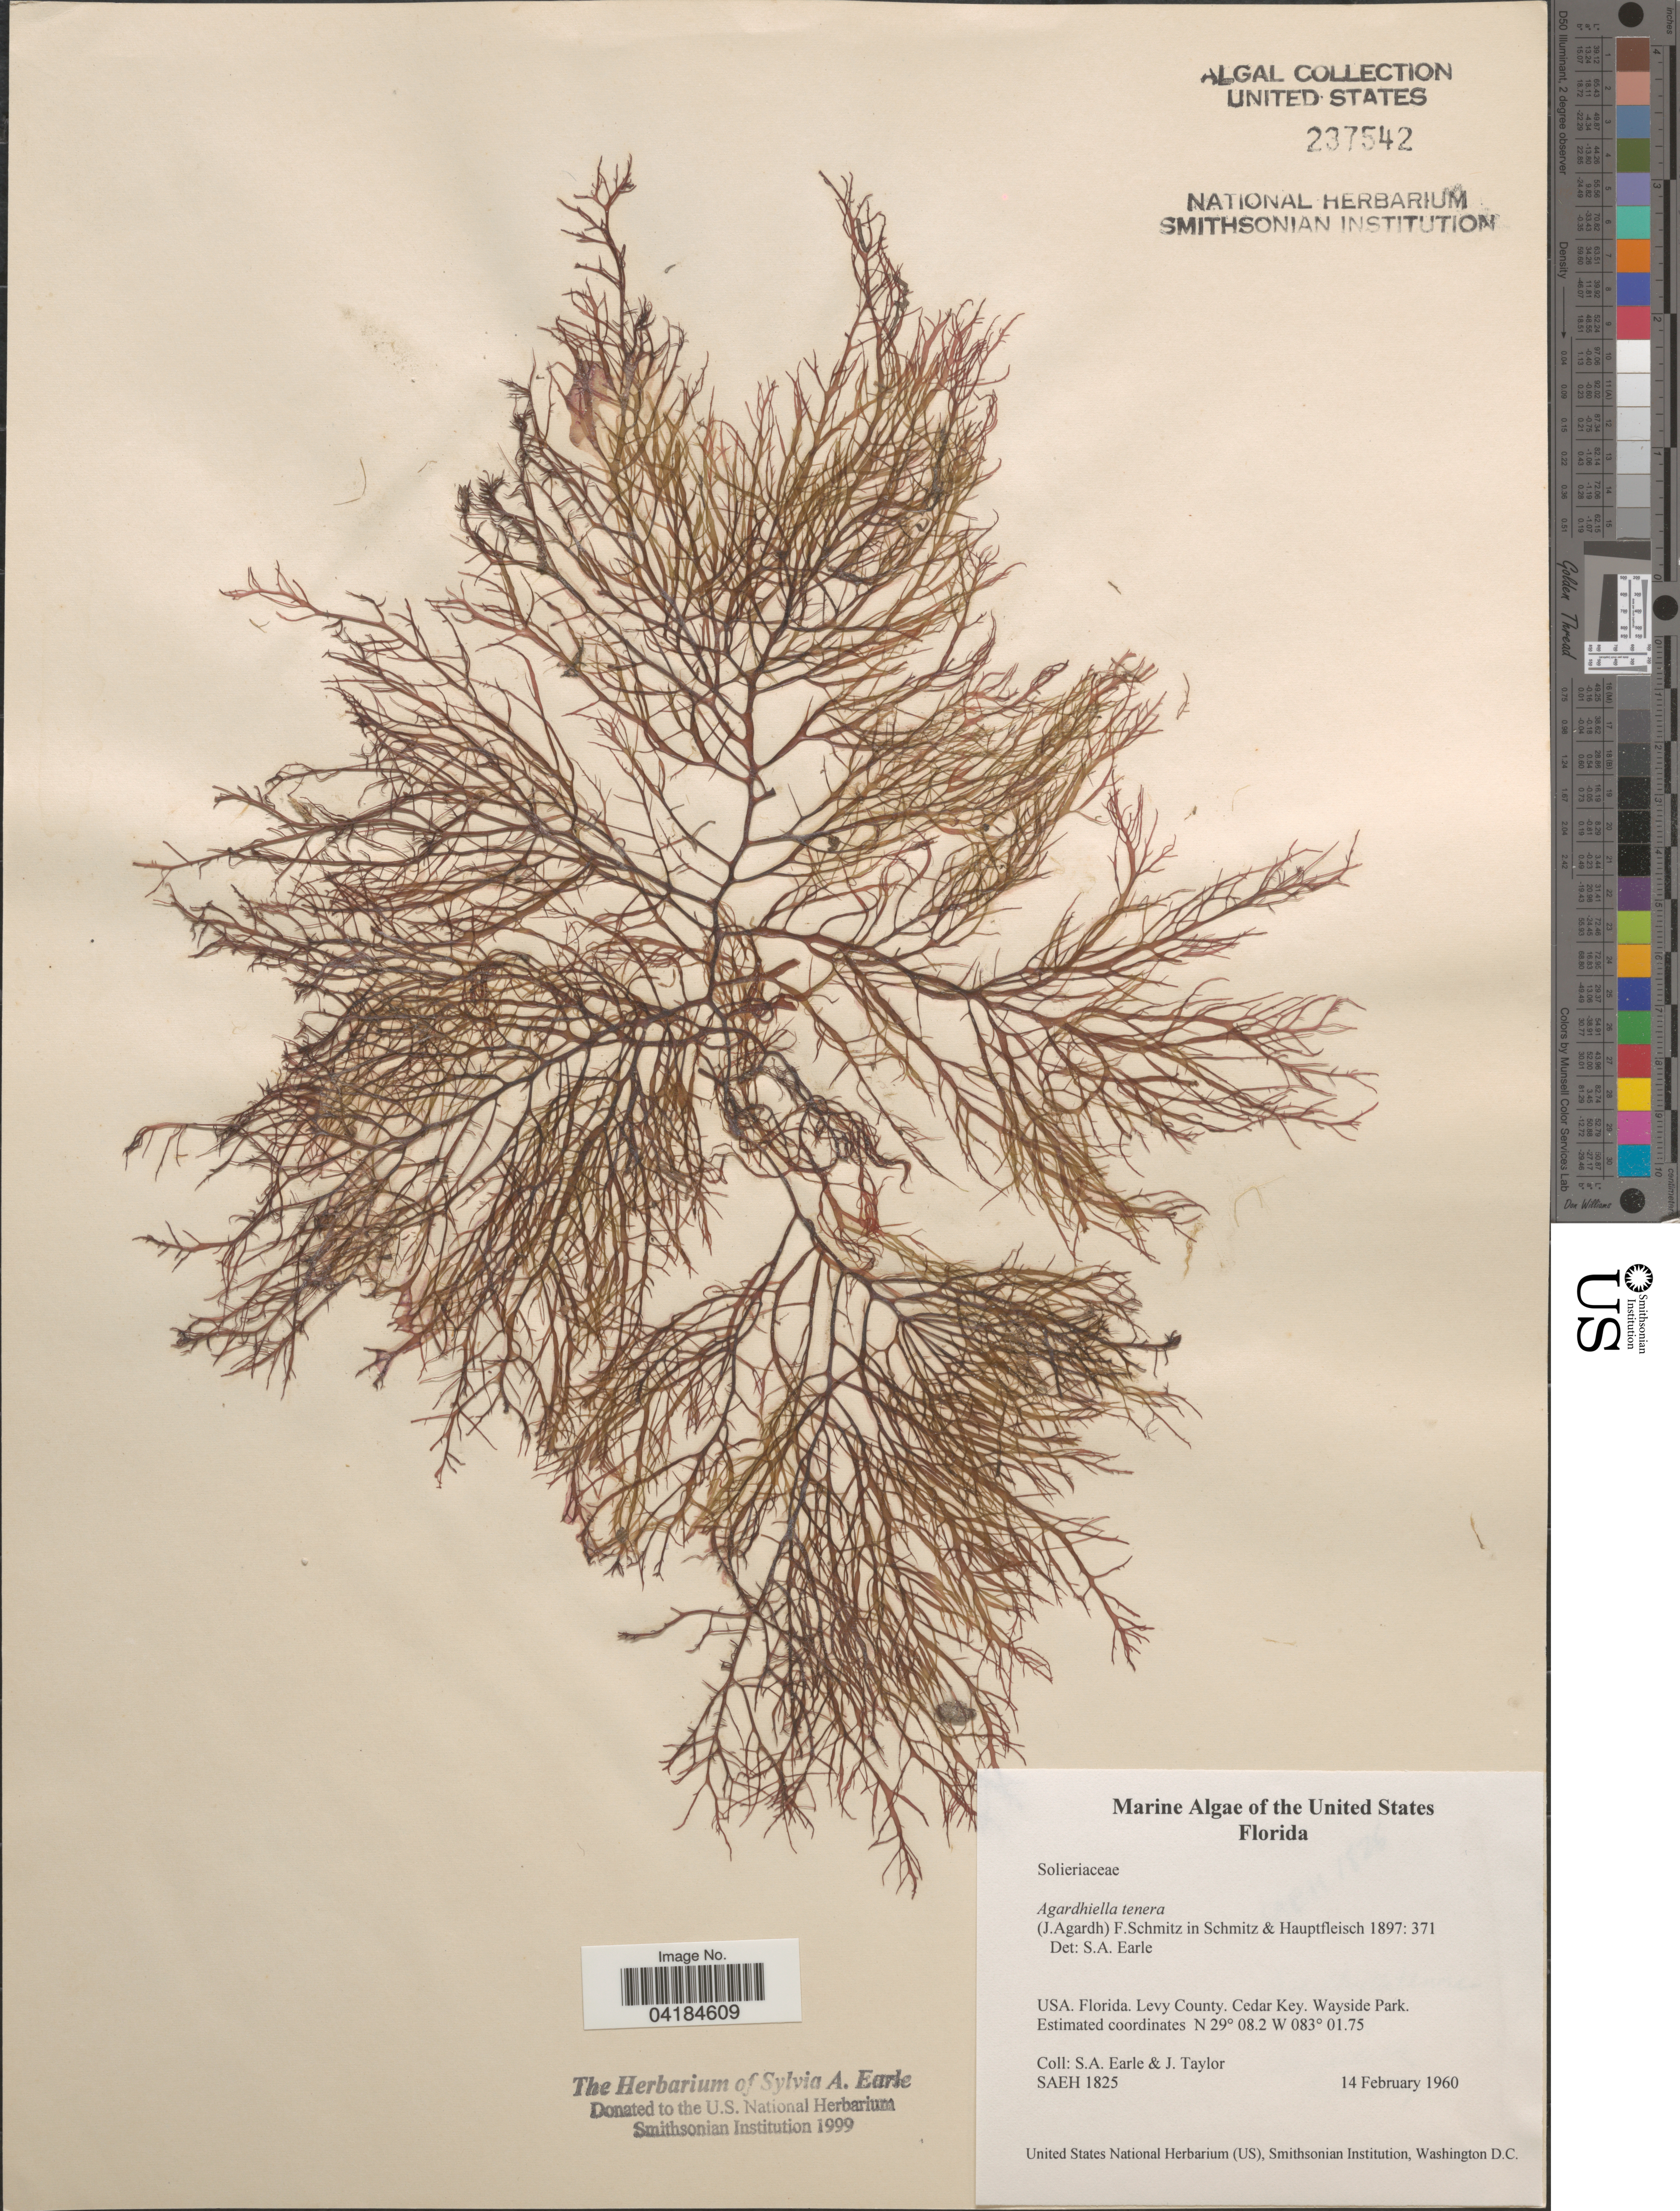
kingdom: Plantae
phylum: Rhodophyta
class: Florideophyceae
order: Gigartinales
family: Solieriaceae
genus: Agardhiella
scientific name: Agardhiella tenera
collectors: S. A. Earle & J. Taylor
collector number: SAEH1825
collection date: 1960-02-14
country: United States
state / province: Florida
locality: Levy County. Cedar Key. Wayside Park.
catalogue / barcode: US 237542